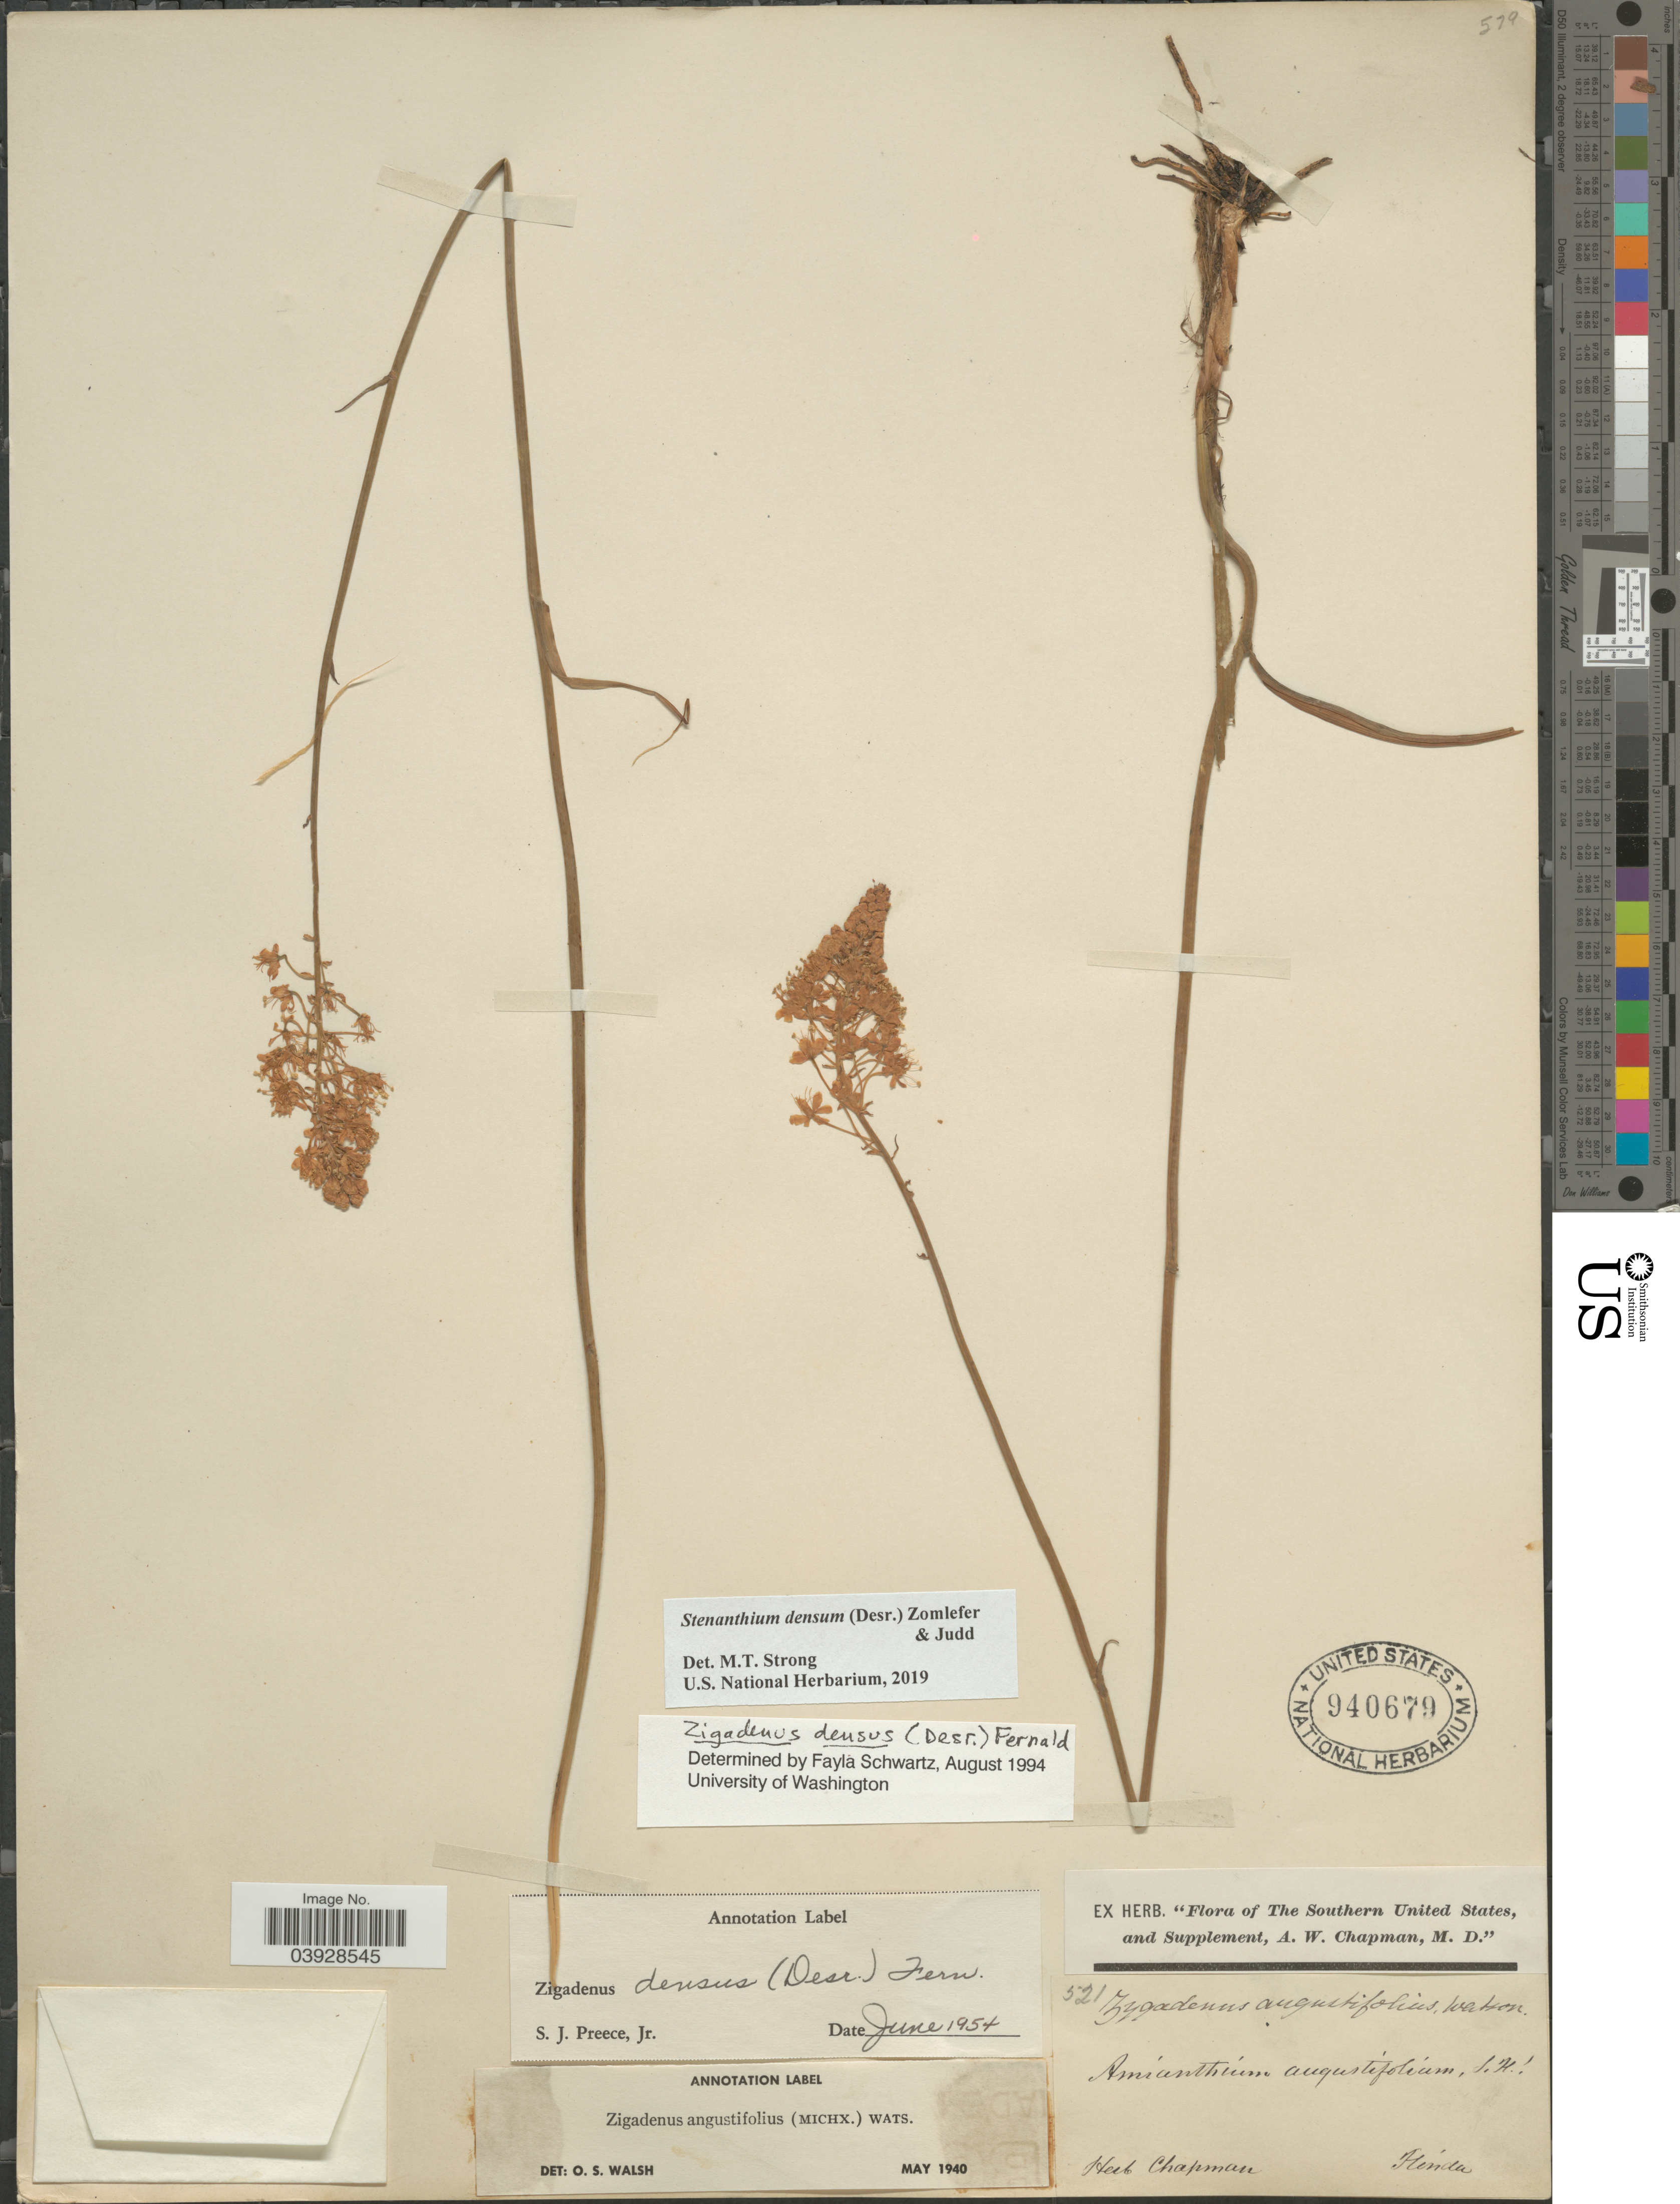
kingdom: Plantae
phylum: Tracheophyta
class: Liliopsida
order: Liliales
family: Melanthiaceae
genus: Stenanthium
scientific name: Stenanthium densum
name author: (Desr.) Zomlefer & Judd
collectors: A. W. Chapman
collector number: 521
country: United States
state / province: Florida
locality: The Southern United States.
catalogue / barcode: US 940679